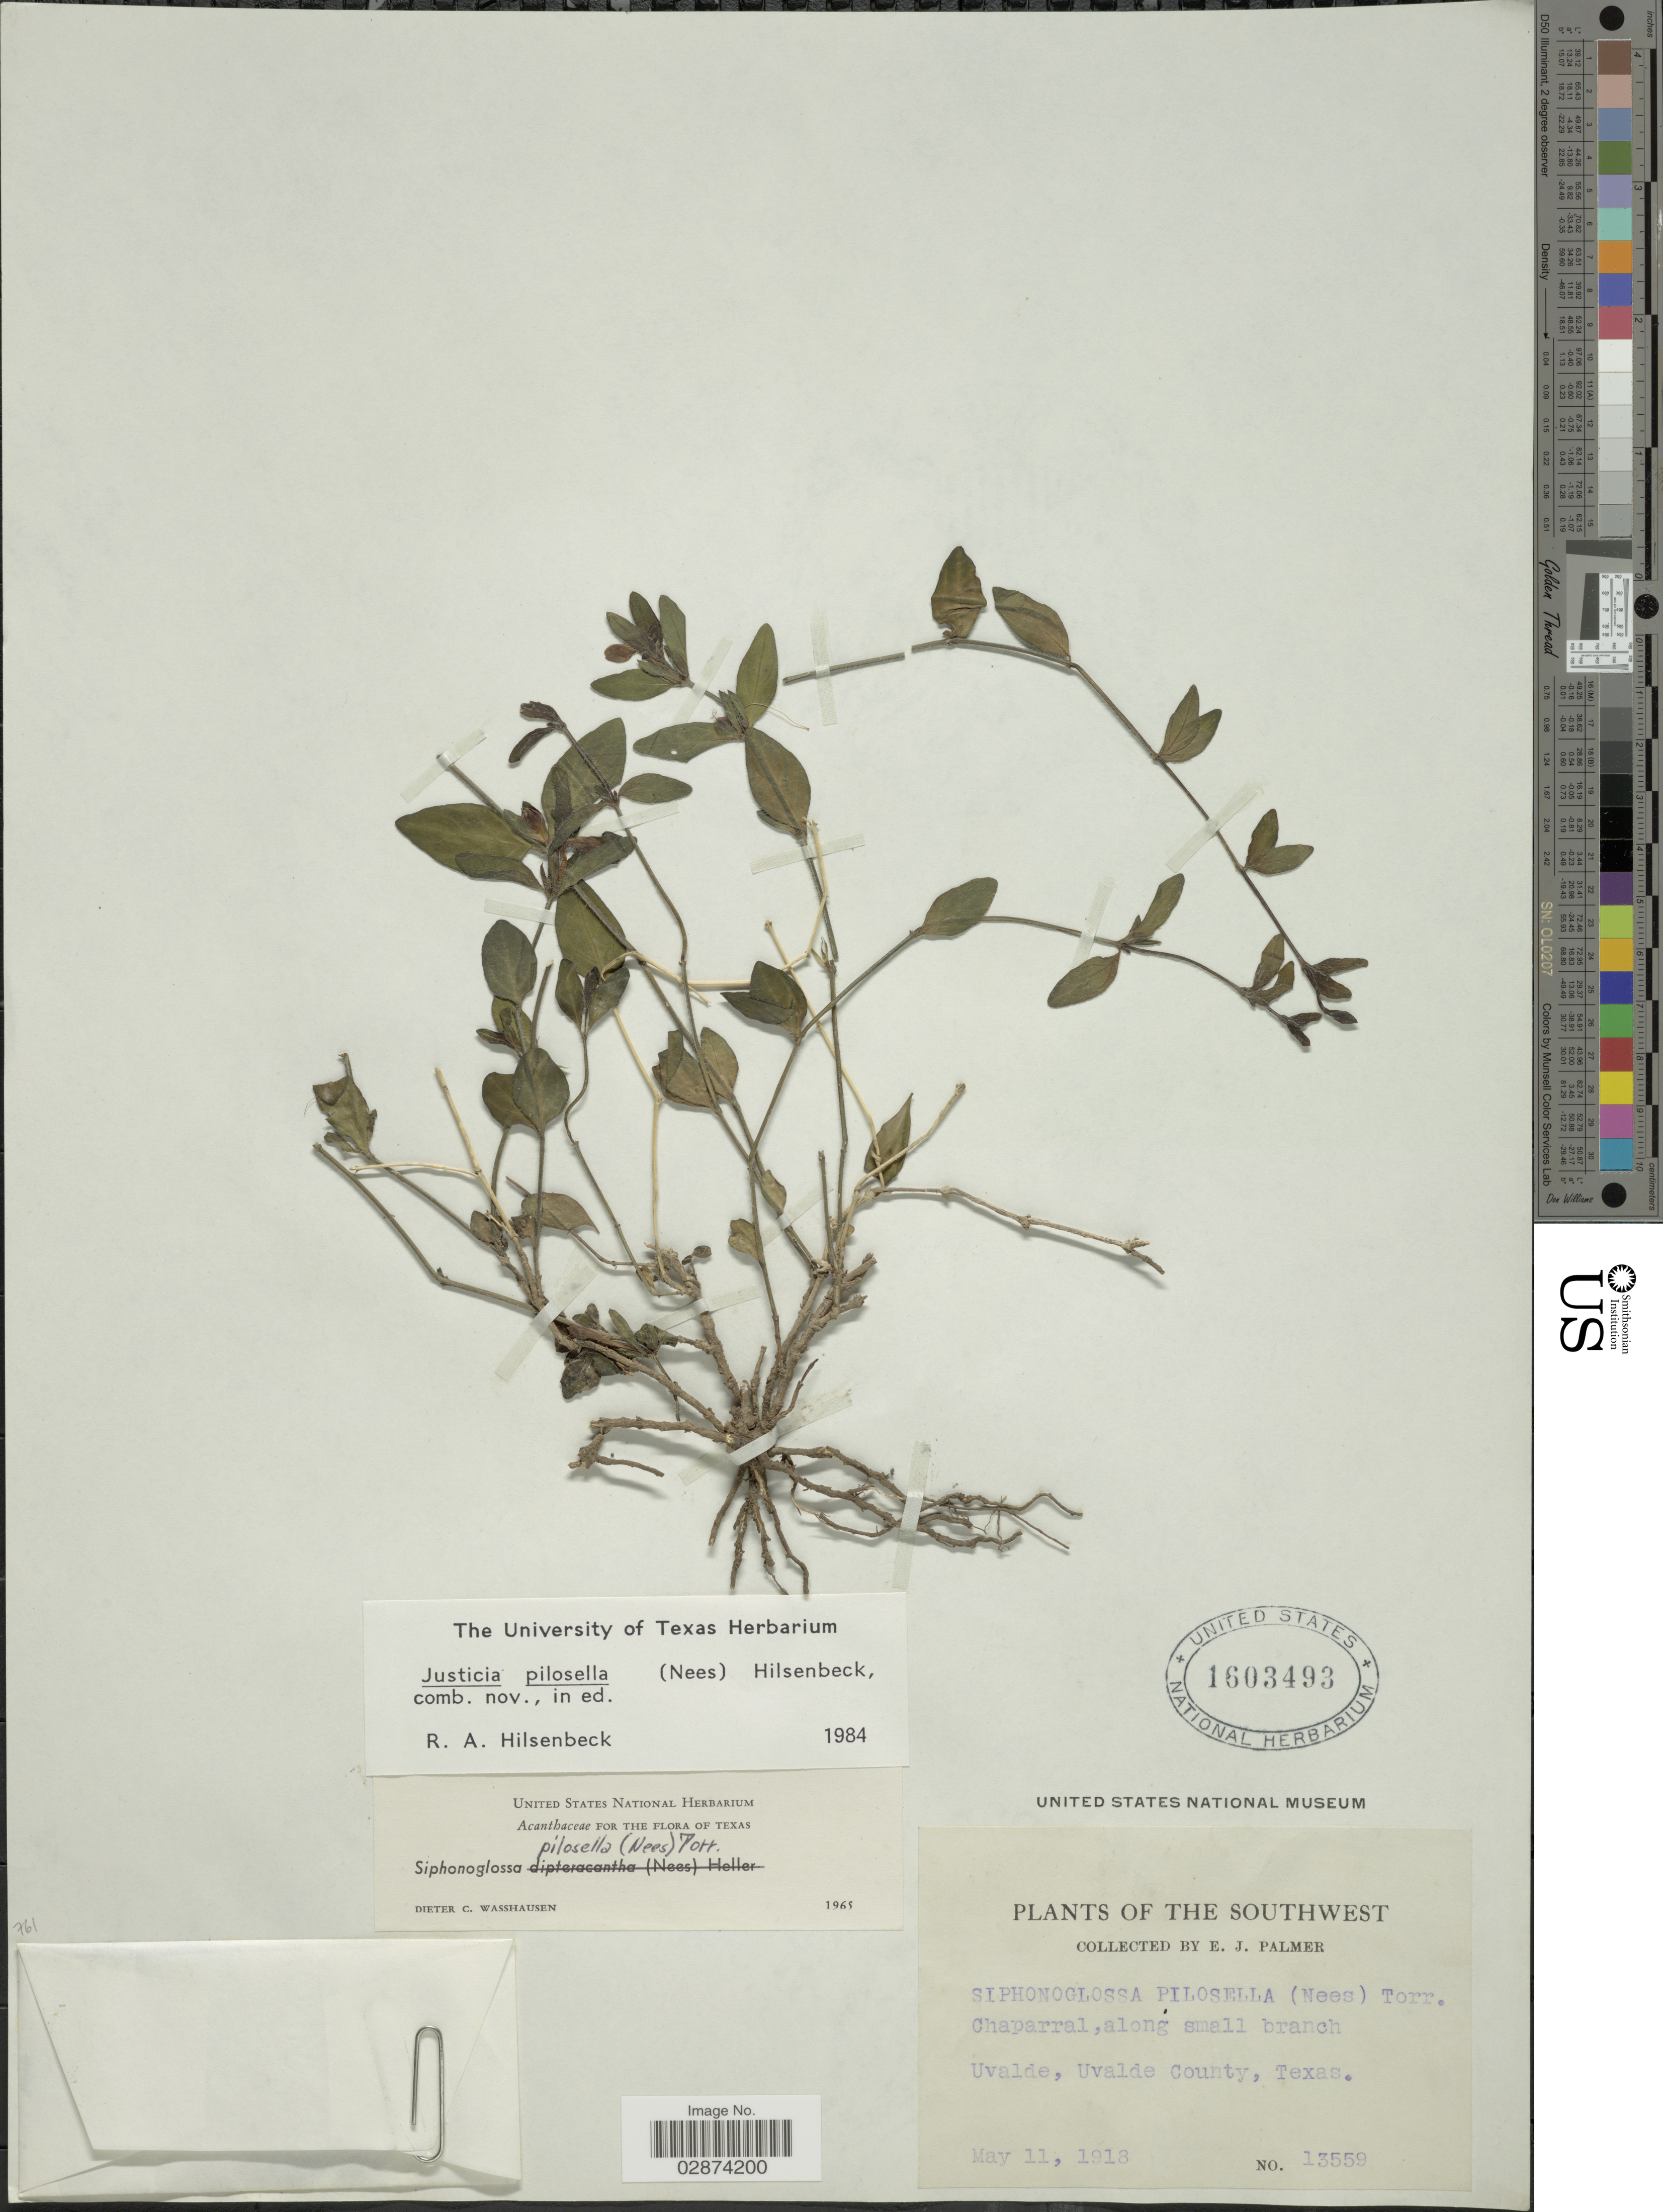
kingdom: Plantae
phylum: Tracheophyta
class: Magnoliopsida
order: Lamiales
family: Acanthaceae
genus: Justicia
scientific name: Justicia pilosella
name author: (Nees) Hilsenb.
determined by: Fisher, Amanda, (LOB), California State University, Long Beach (UNITED STATES)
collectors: E. J. Palmer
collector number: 13559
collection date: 1913-05-11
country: United States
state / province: Texas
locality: Southwest. Uvalde, Uvalde County.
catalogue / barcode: US 1603493